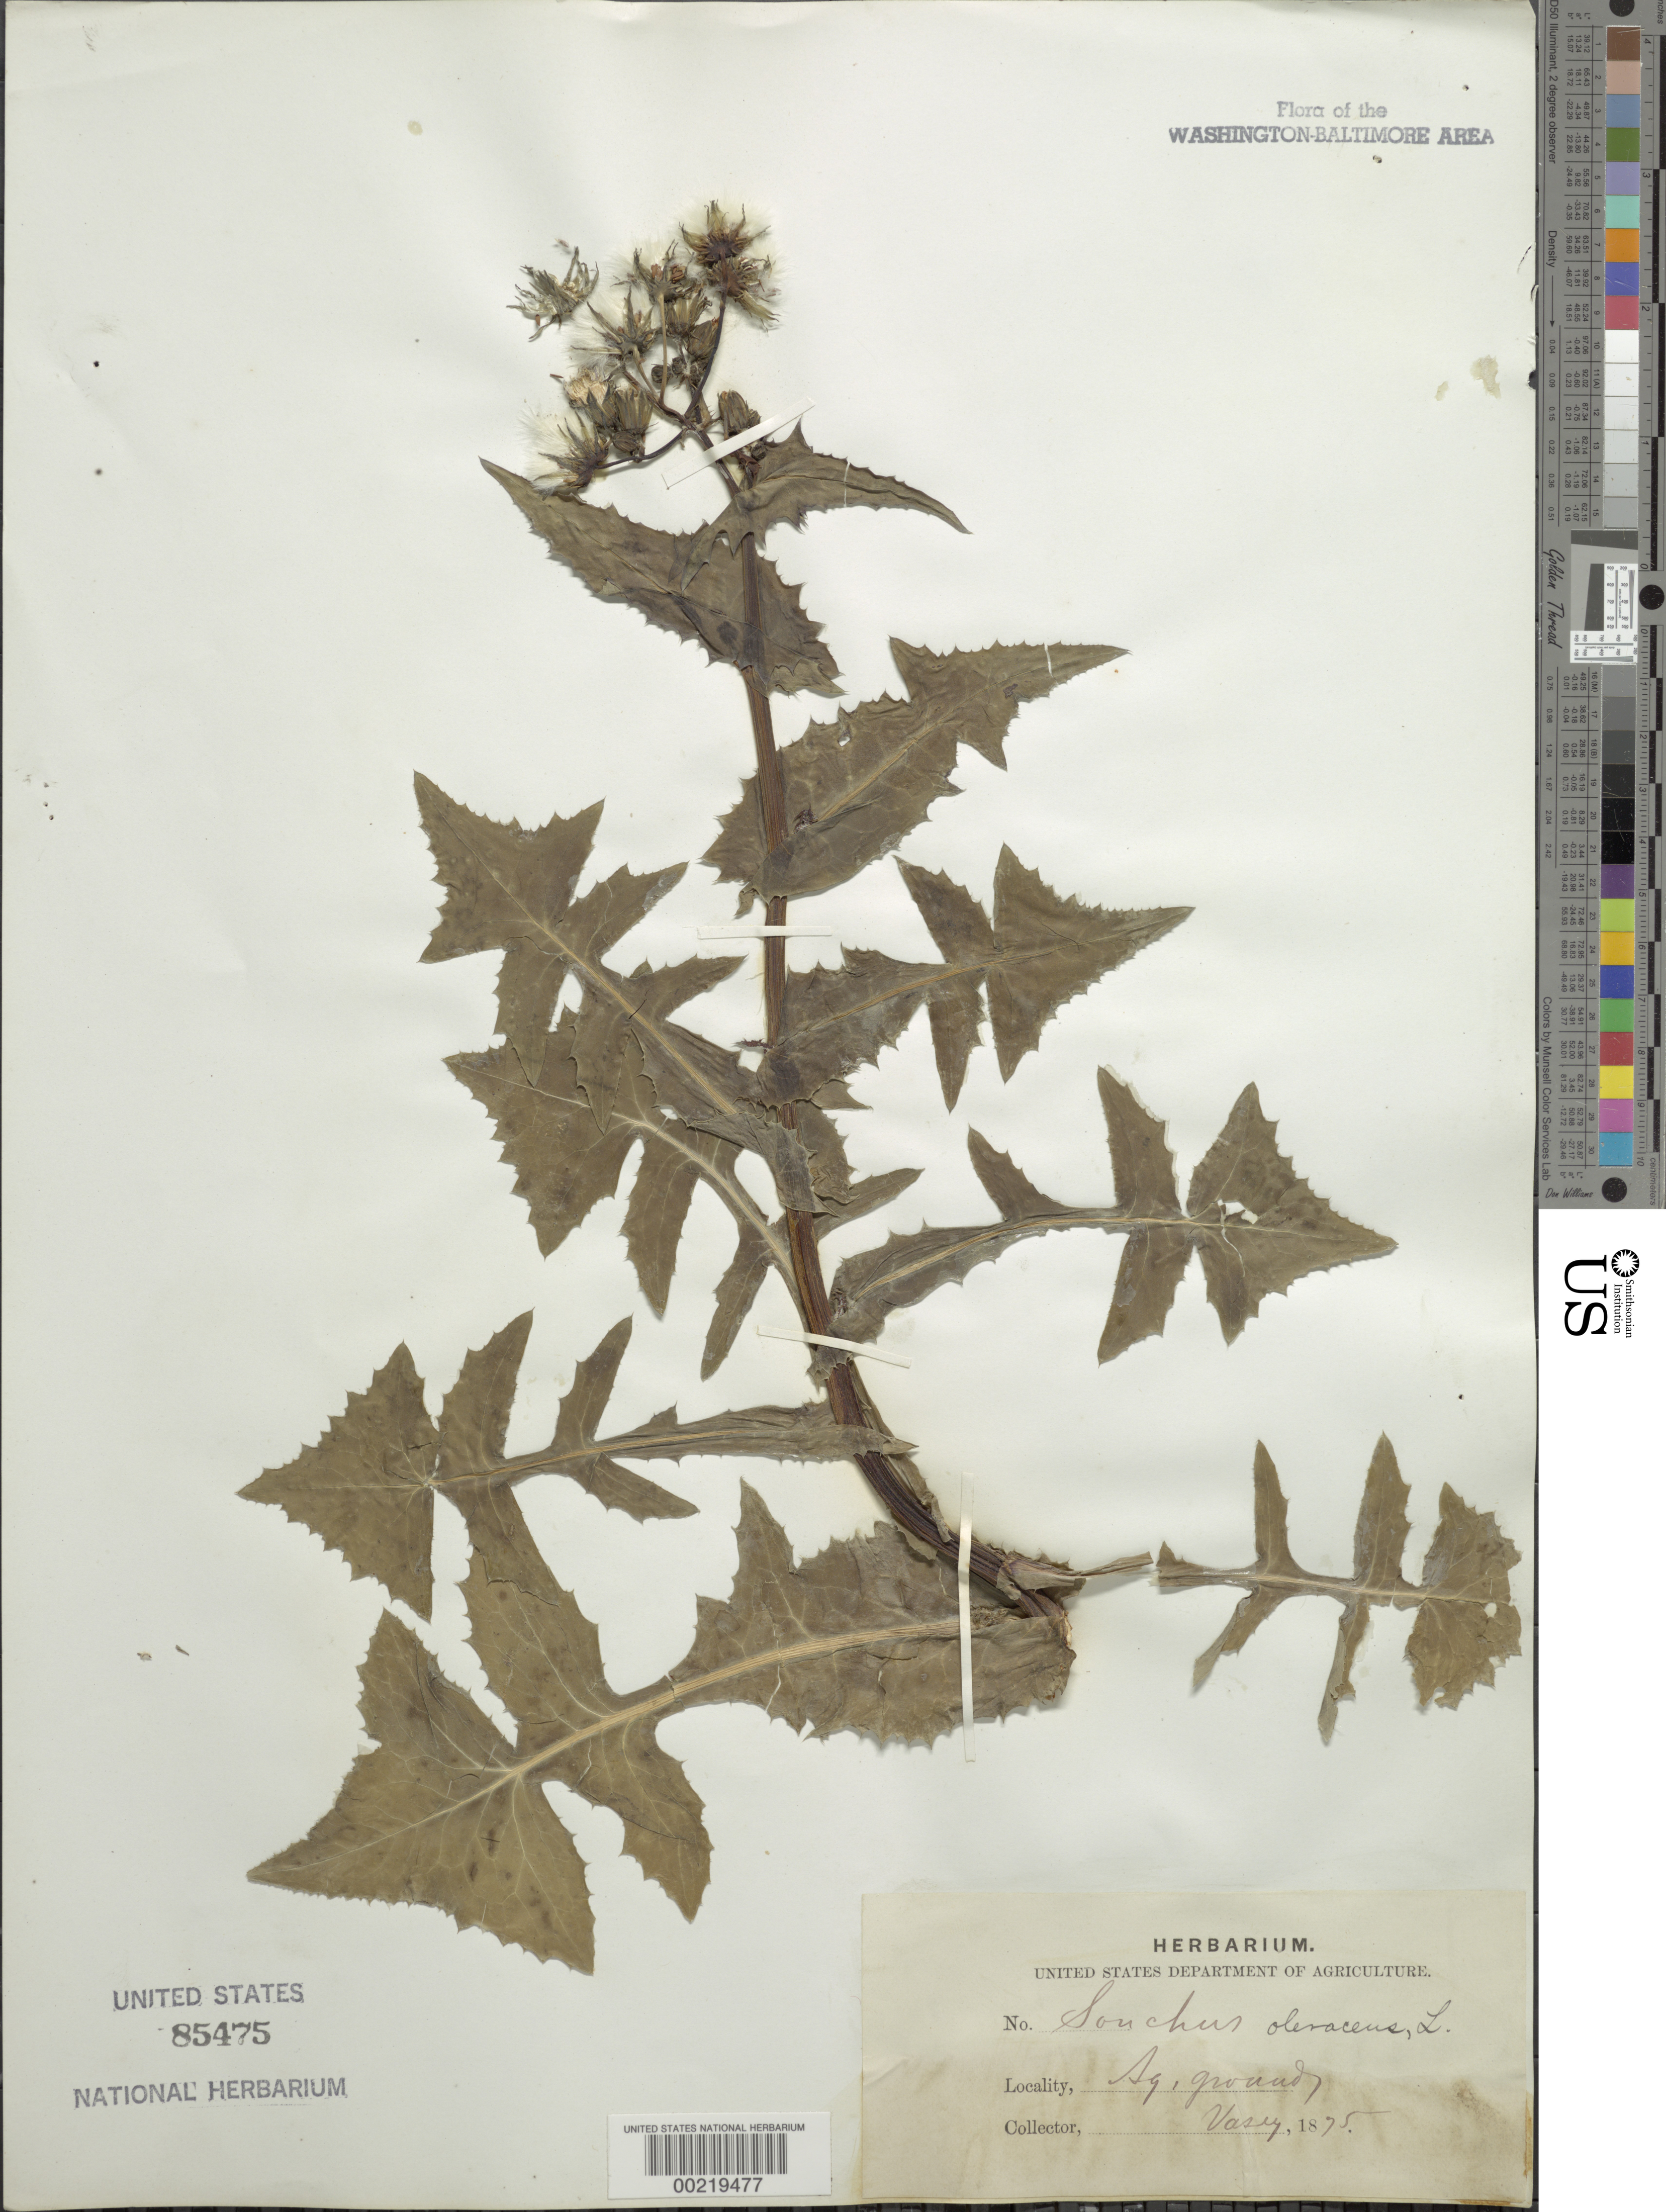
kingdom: Plantae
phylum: Tracheophyta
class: Magnoliopsida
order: Asterales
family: Asteraceae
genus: Sonchus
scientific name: Sonchus oleraceus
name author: L.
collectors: G. Vasey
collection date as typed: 1875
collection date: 1875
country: United States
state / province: District of Columbia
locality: Agriculture grounds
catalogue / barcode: US 85475